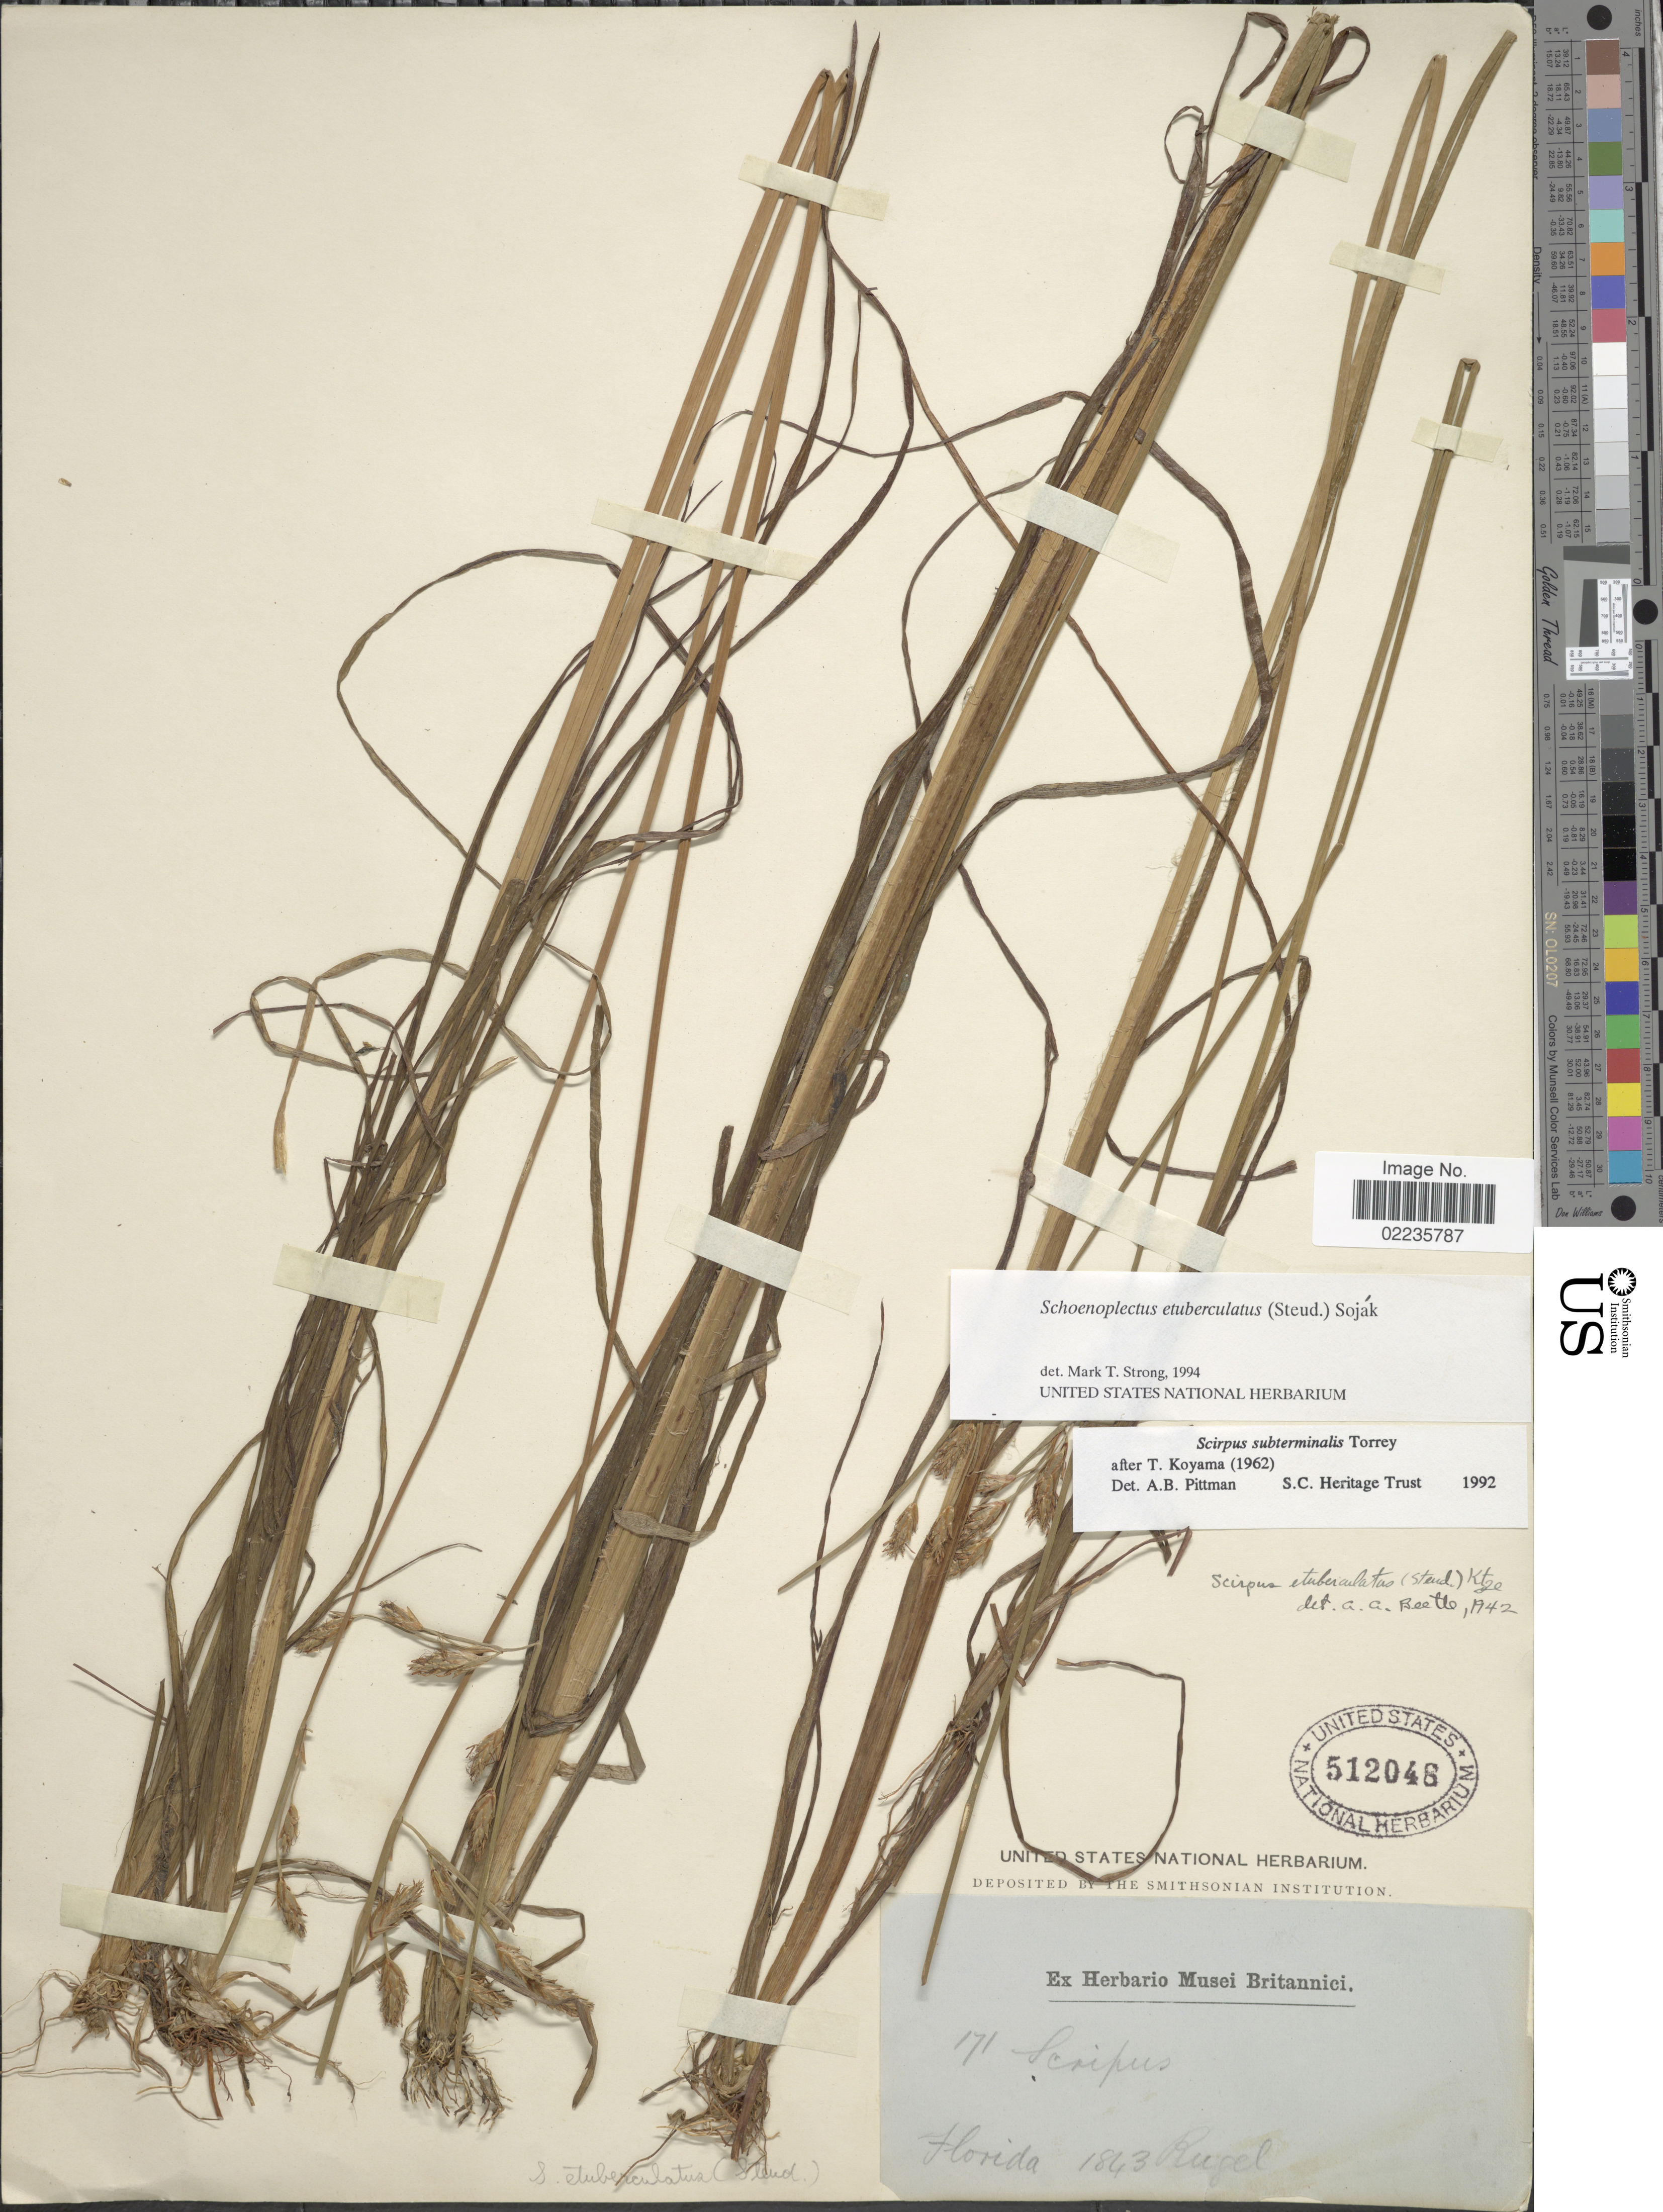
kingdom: Plantae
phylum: Tracheophyta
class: Liliopsida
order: Poales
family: Cyperaceae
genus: Schoenoplectus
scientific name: Schoenoplectus etuberculatus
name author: (Steud.) Soják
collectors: Rugel, --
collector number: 171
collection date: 1843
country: United States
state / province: Florida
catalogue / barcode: US 512048